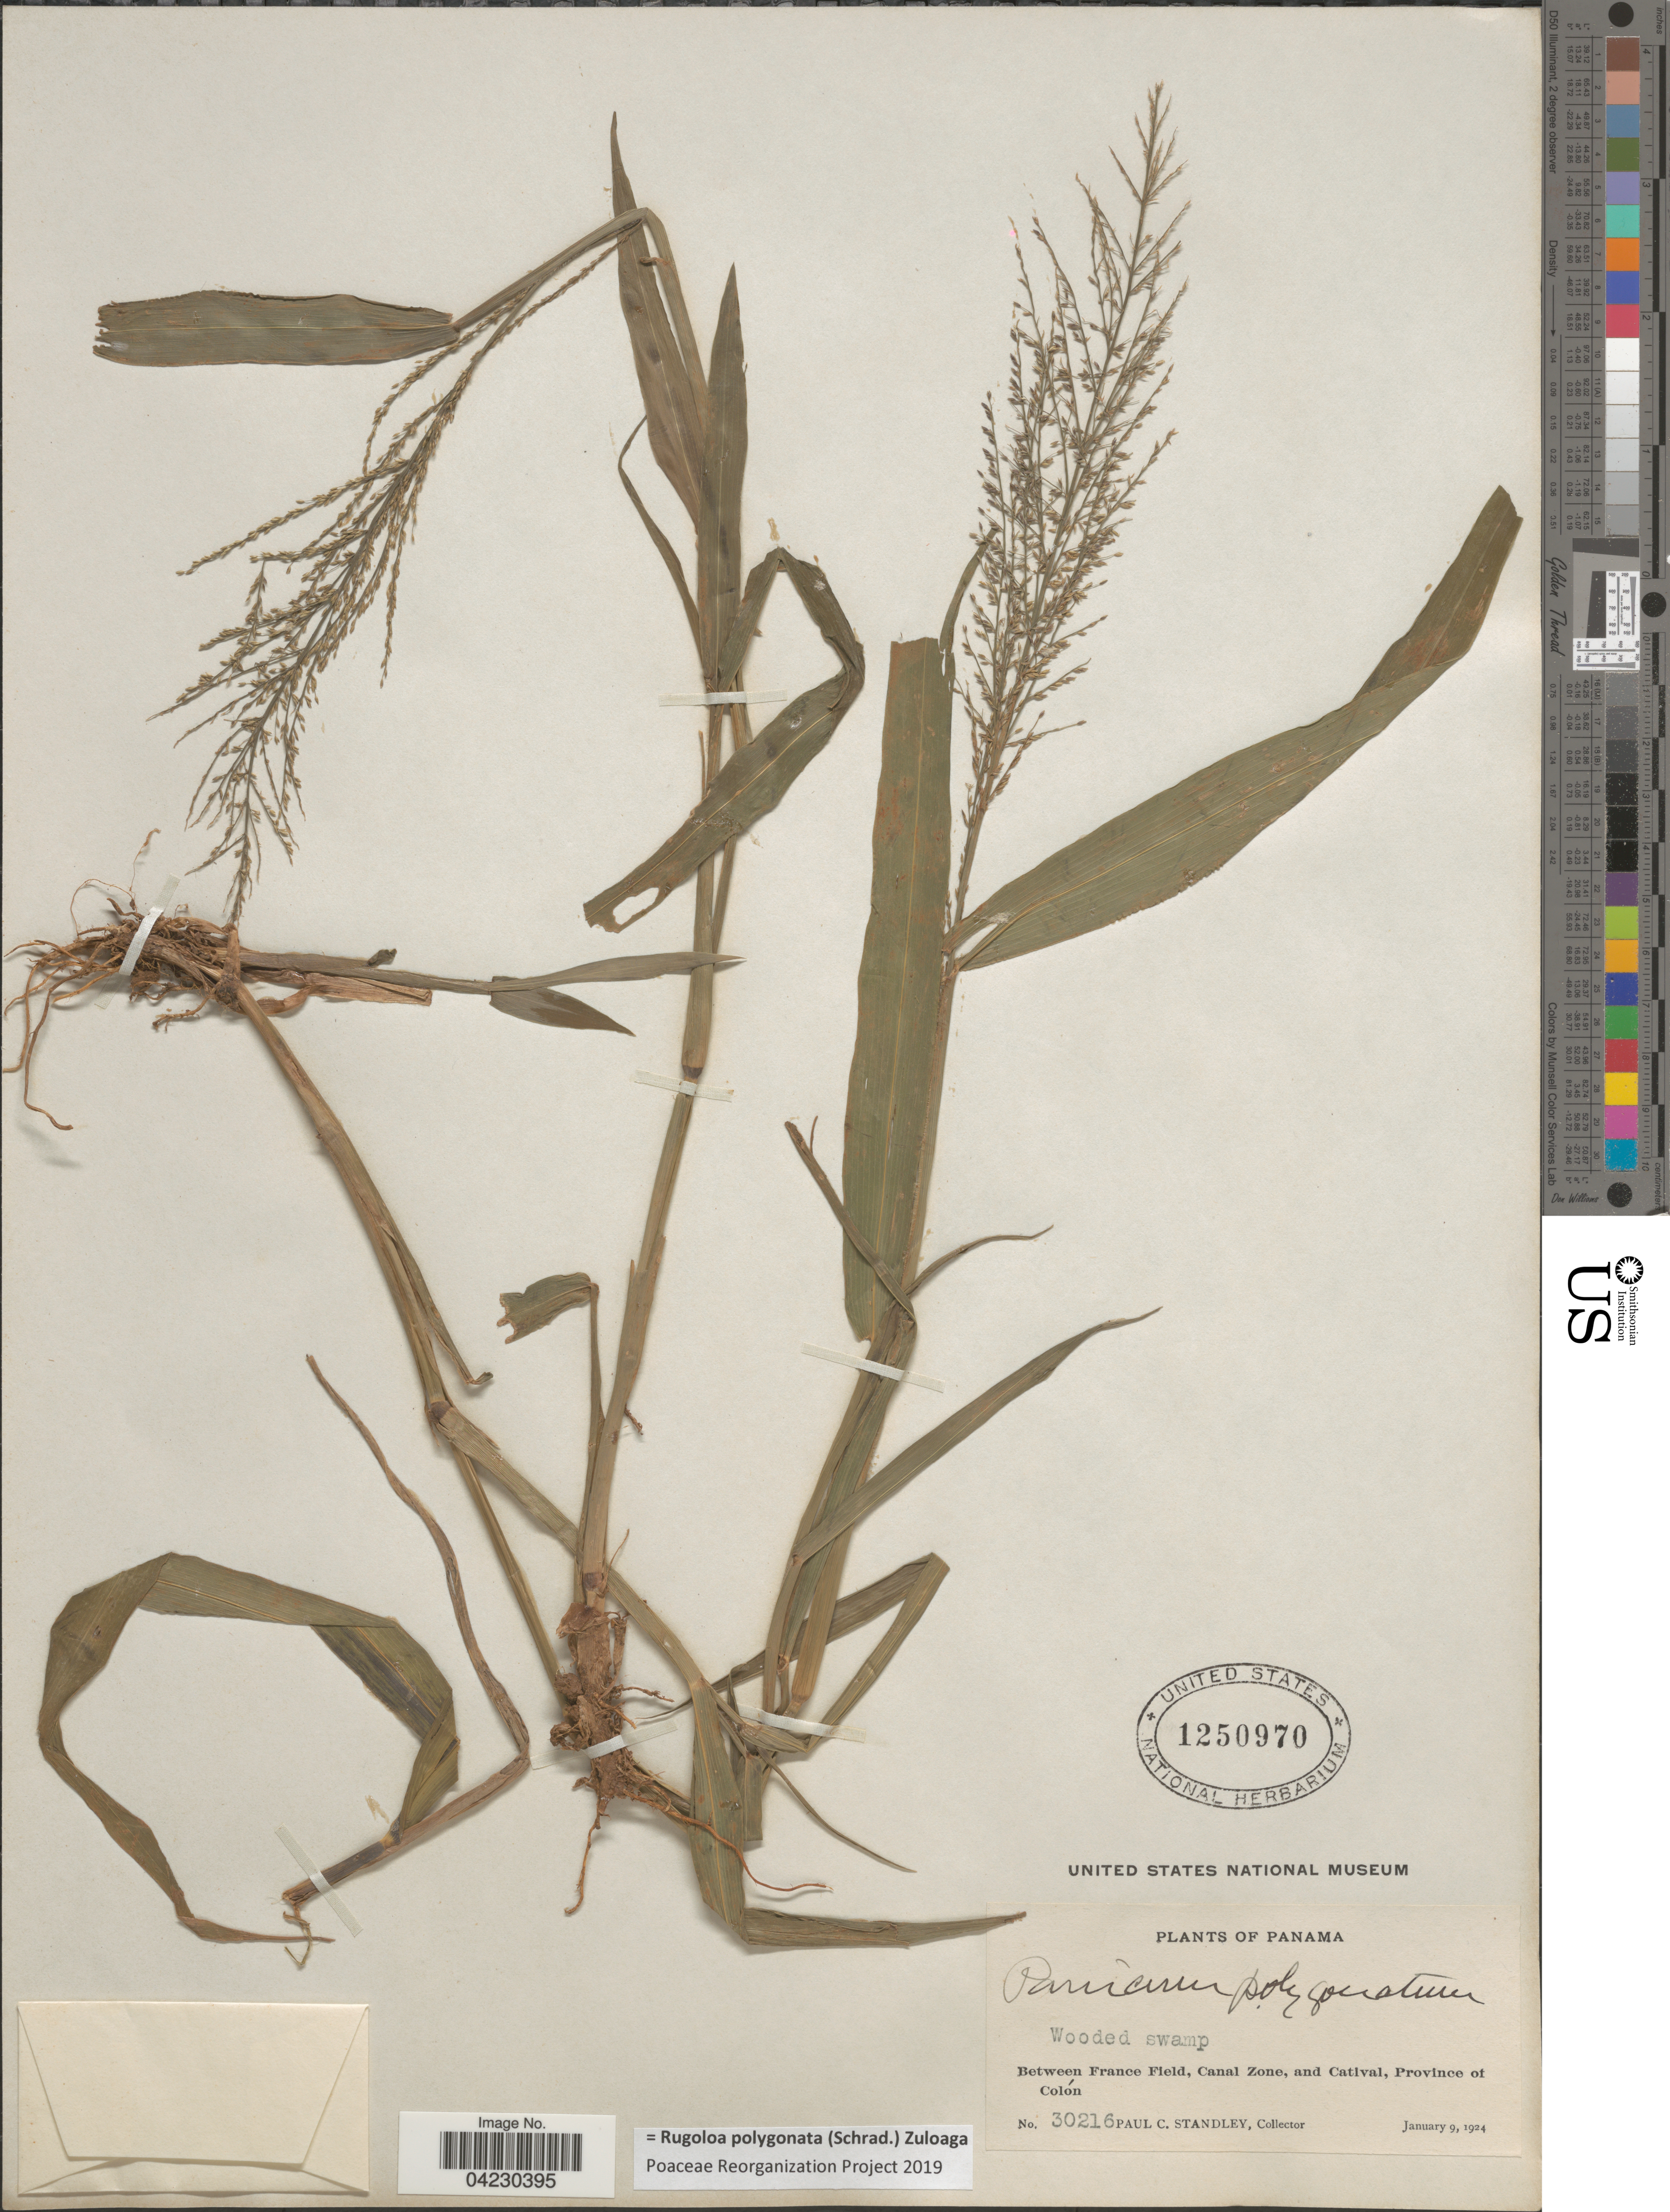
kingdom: Plantae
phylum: Tracheophyta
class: Liliopsida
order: Poales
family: Poaceae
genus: Rugoloa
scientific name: Rugoloa polygonata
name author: (Schrad.) Zuloaga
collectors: P. C. Standley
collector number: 30216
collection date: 1924-01-09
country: Panama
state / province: Colón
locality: Between France Field, Canal Zone, and Catival, Province of Colón.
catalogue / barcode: US 1250970